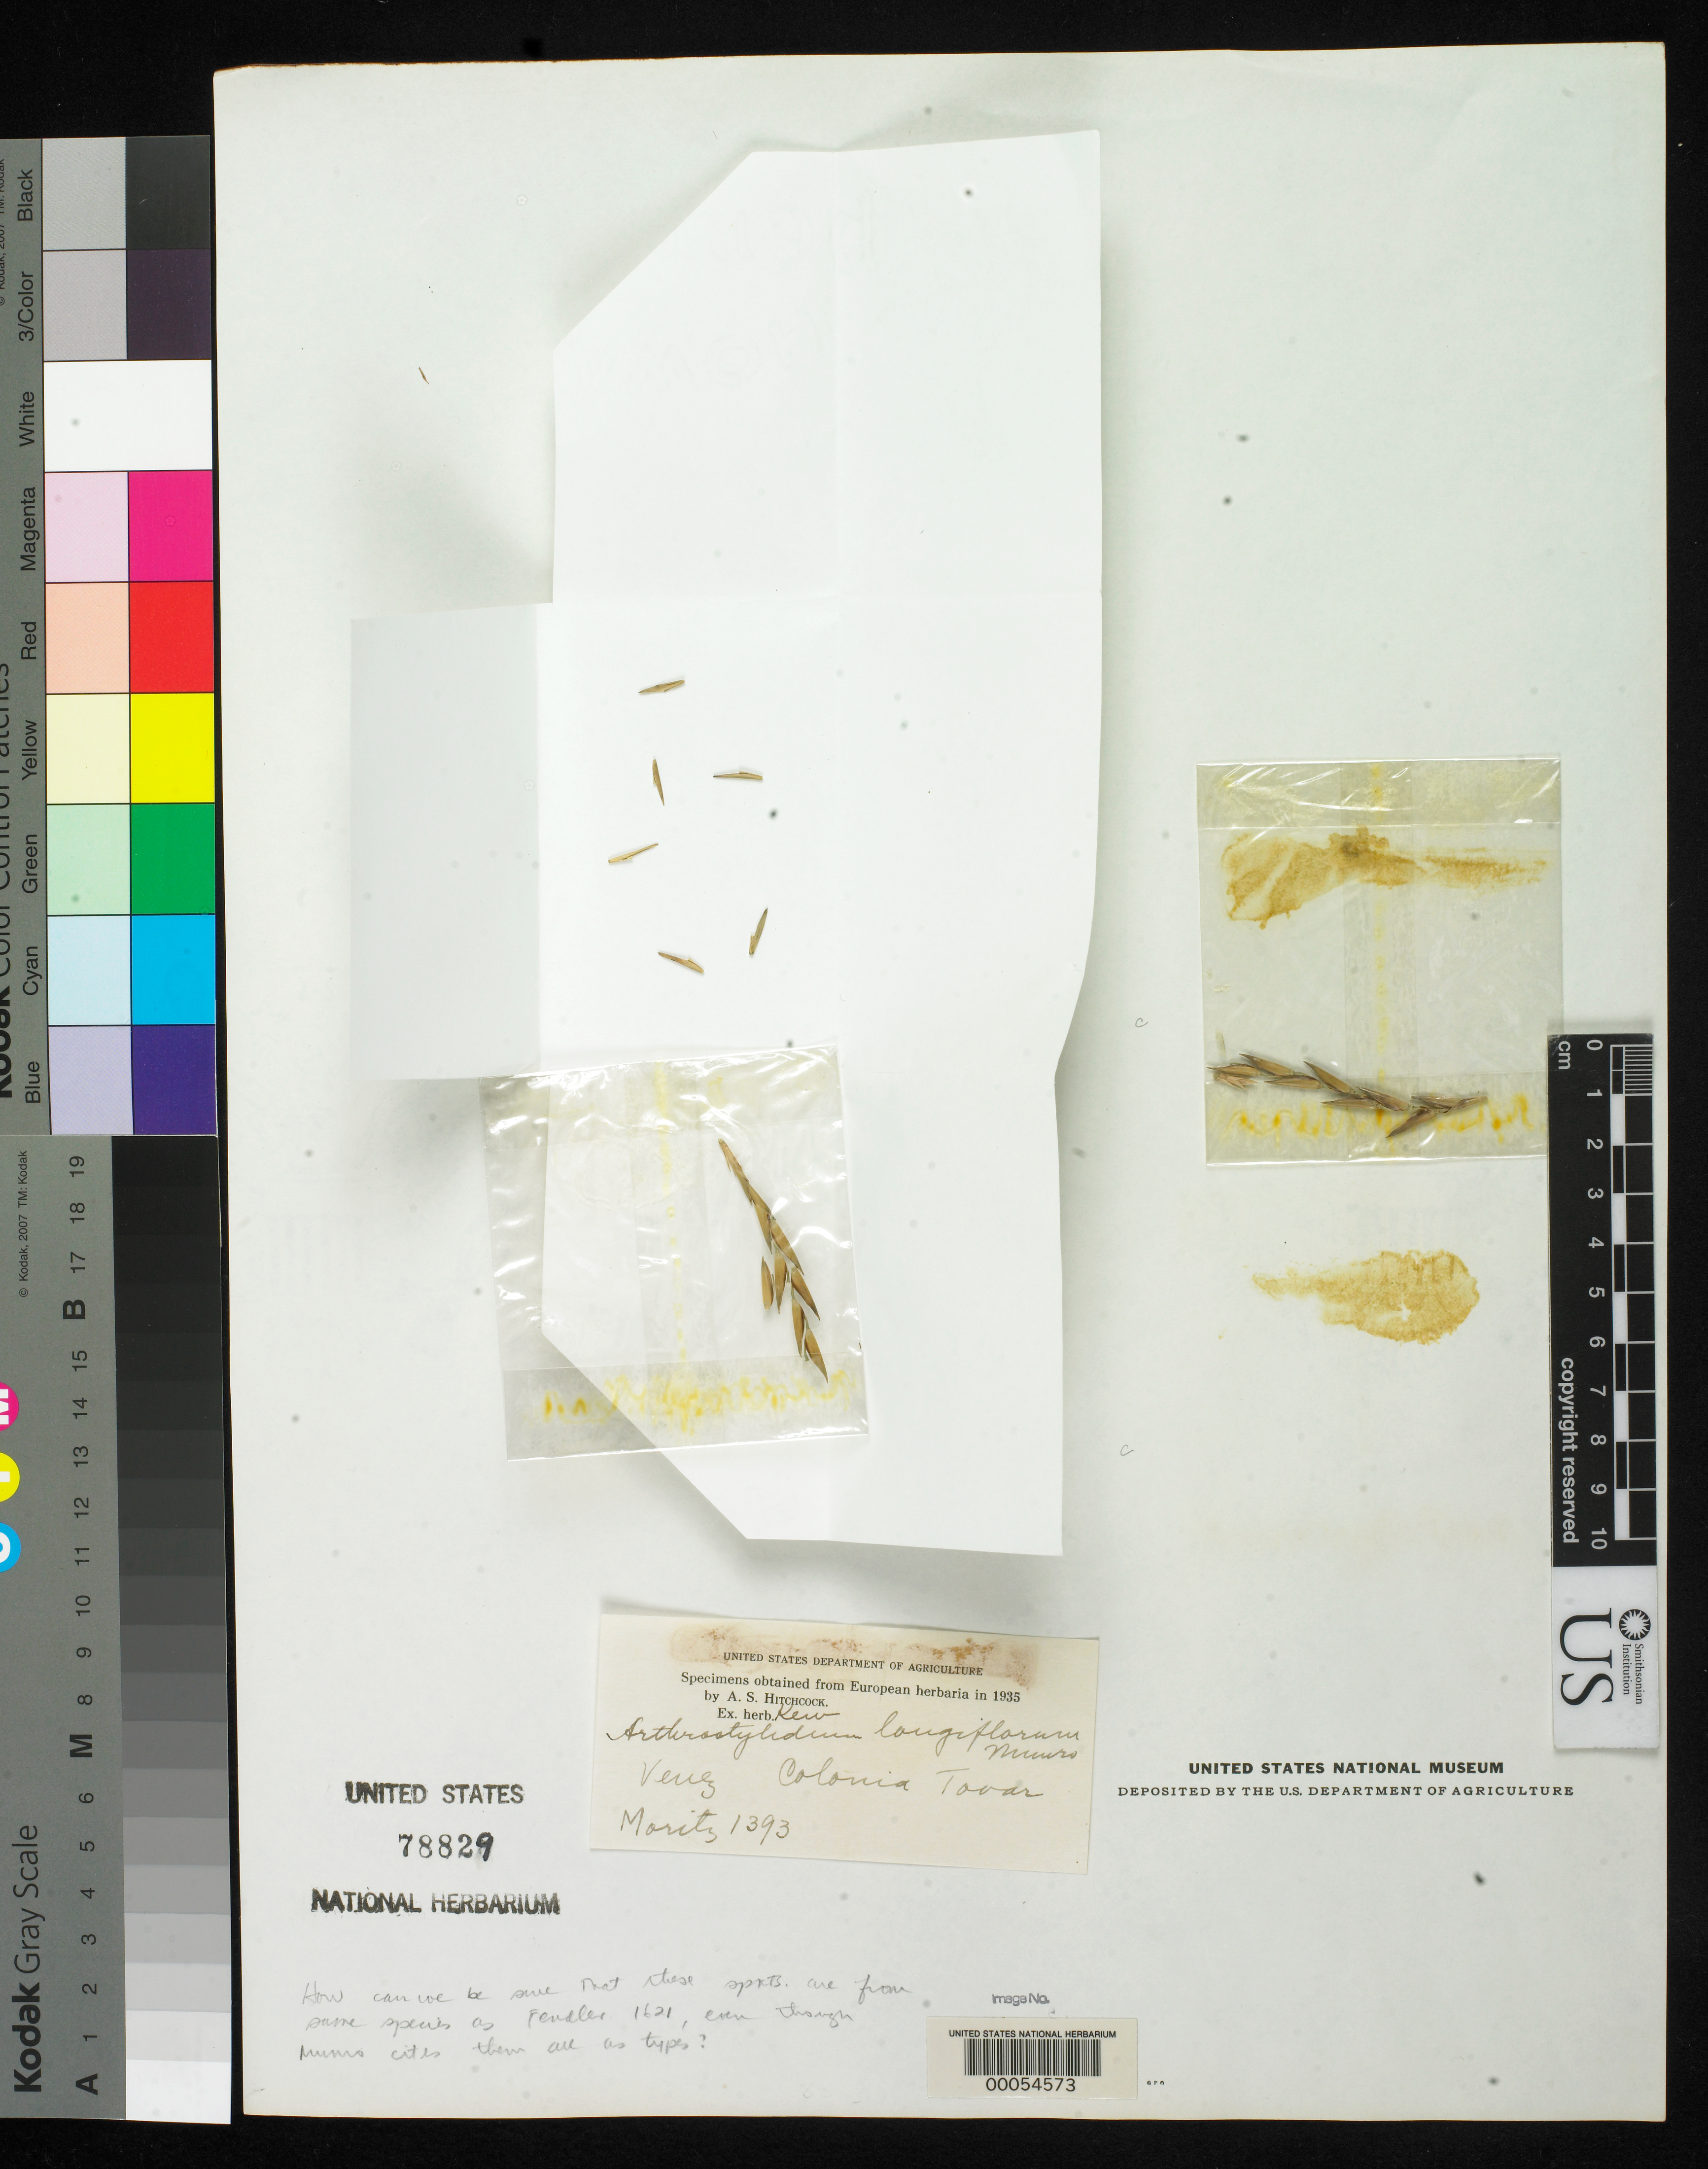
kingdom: Plantae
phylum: Tracheophyta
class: Liliopsida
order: Poales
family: Poaceae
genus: Arthrostylidium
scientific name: Arthrostylidium longiflorum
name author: Munro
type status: Isosyntype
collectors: A. Moritz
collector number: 1685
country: Venezuela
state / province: Aragua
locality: Colonia Tovar.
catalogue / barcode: US 78829